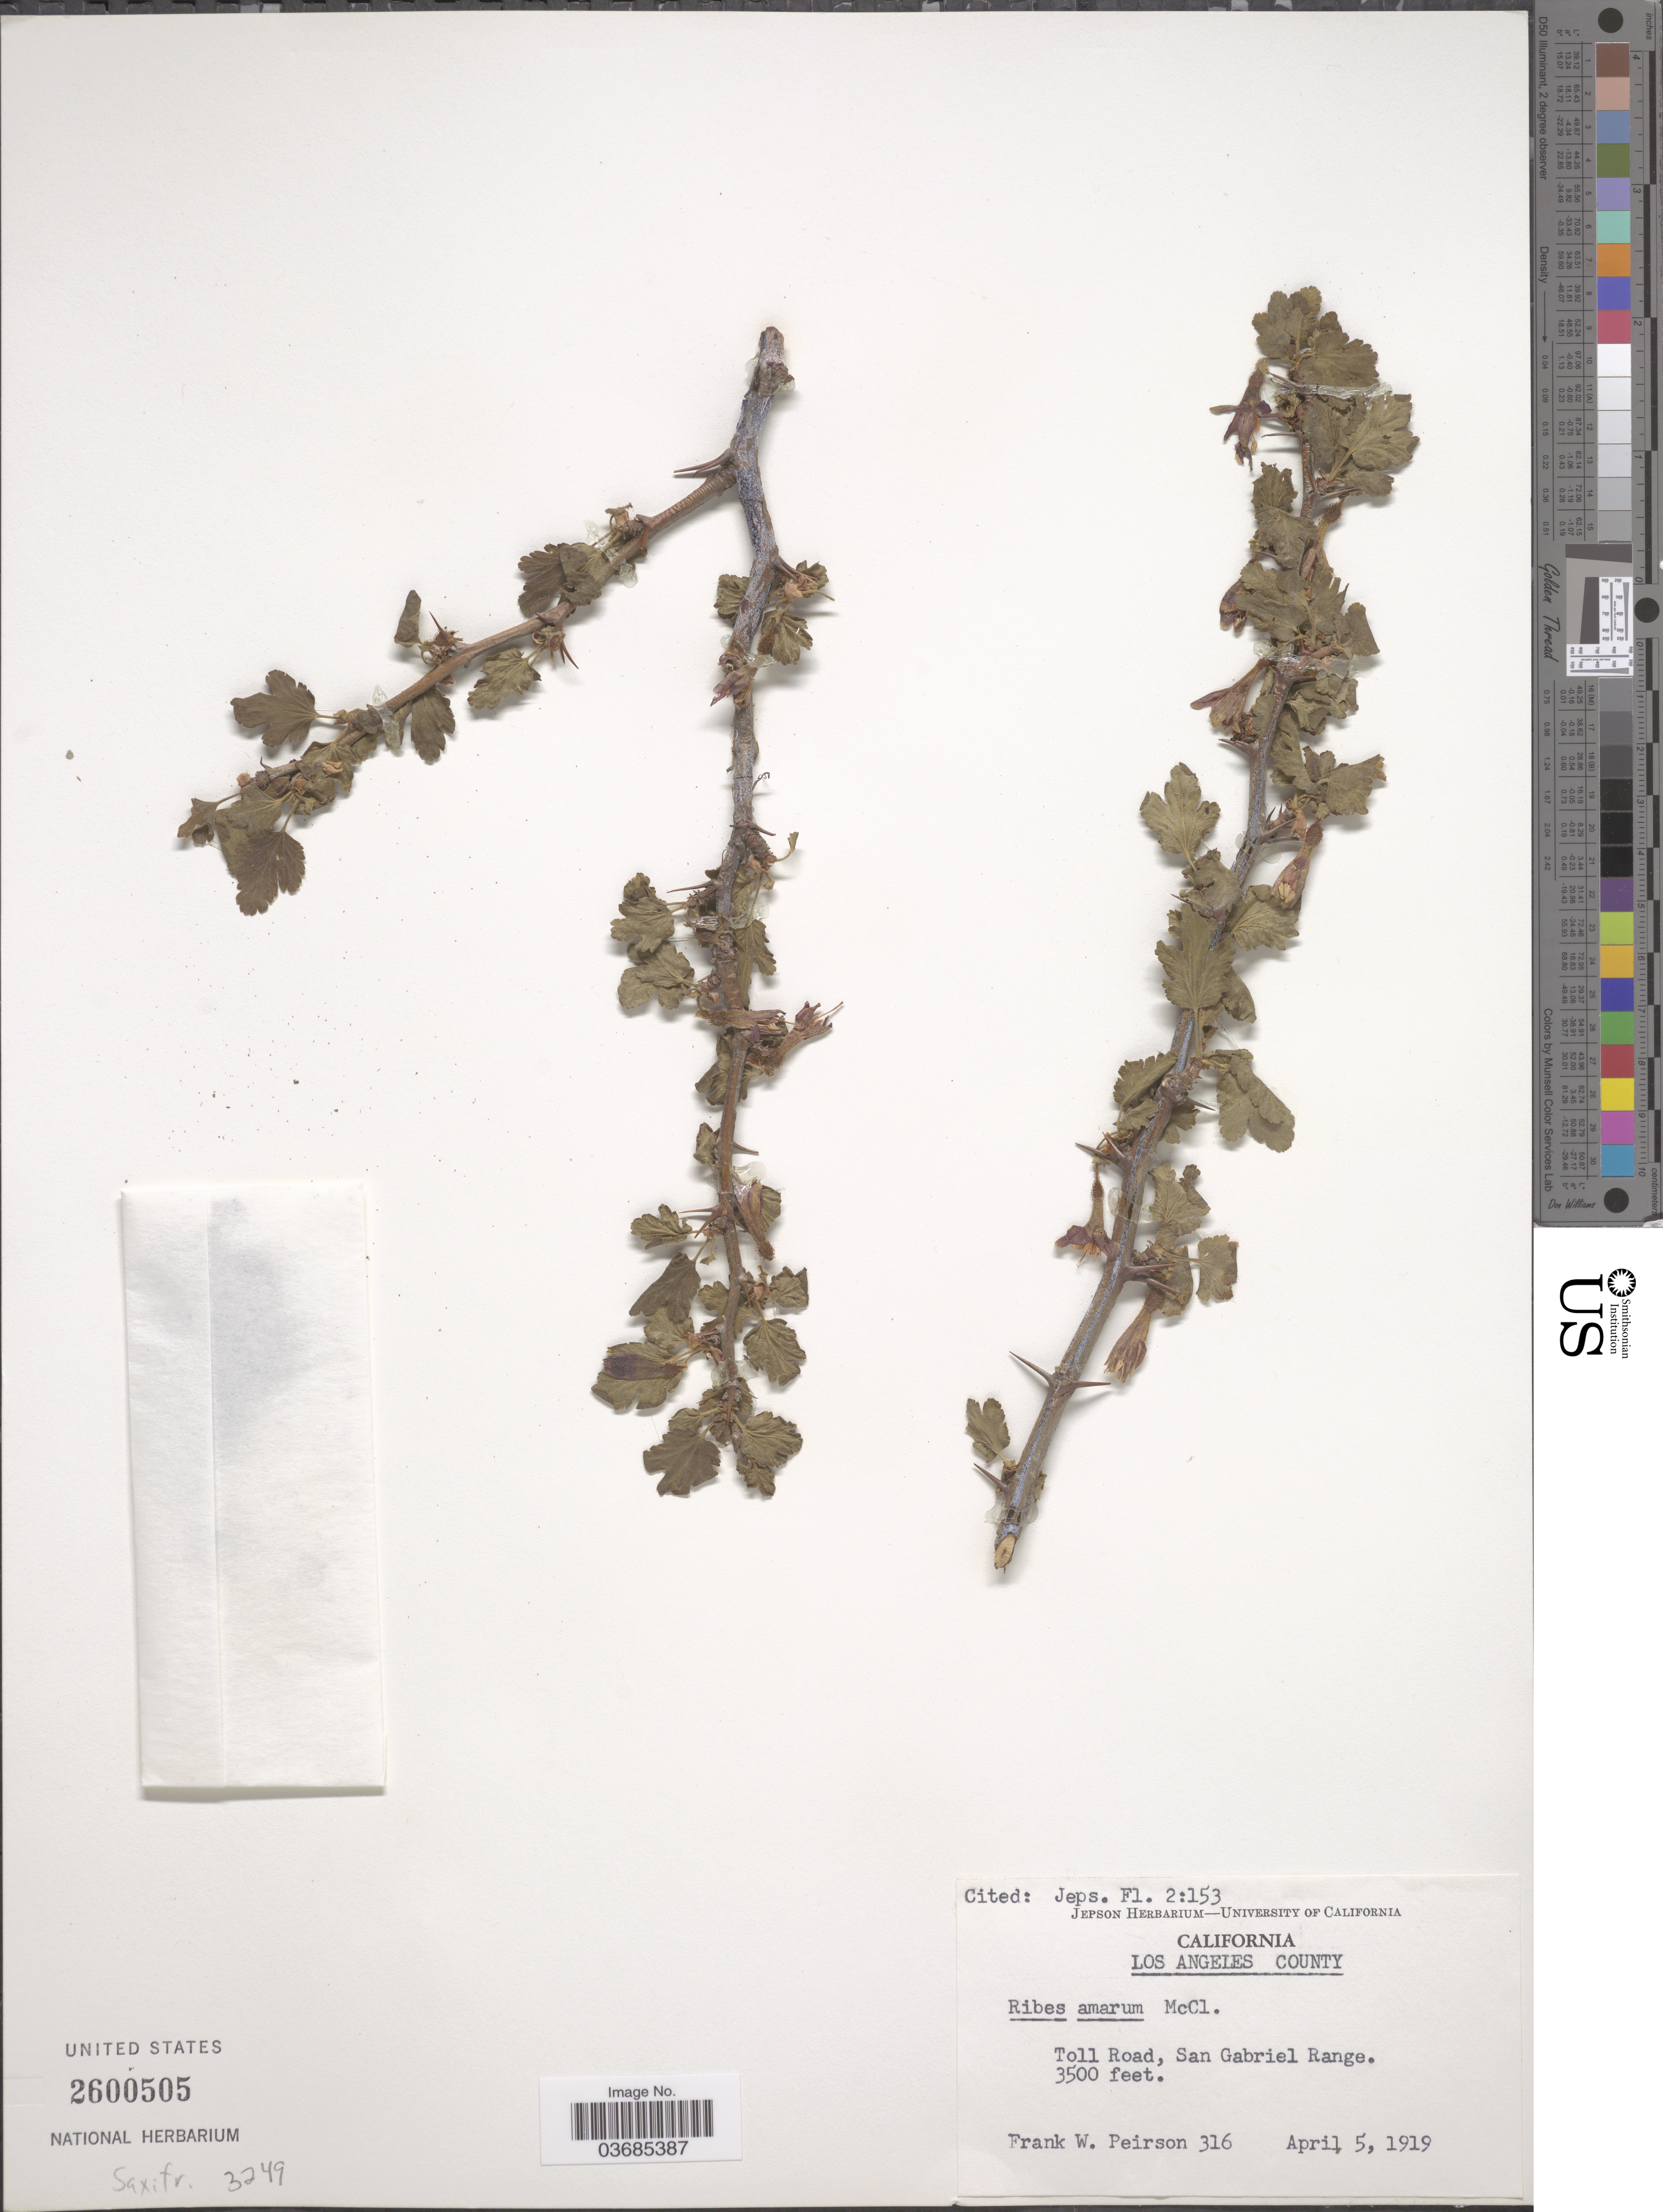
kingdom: Plantae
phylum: Tracheophyta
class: Magnoliopsida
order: Saxifragales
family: Grossulariaceae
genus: Ribes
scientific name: Ribes amarum var. hoffmannii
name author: Munz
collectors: F. Peirson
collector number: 316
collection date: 1919-04-05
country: United States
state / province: California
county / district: Los Angeles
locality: Los Angeles County. Toll Road, San Gabriel Range.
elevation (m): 1067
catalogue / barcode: US 2600505